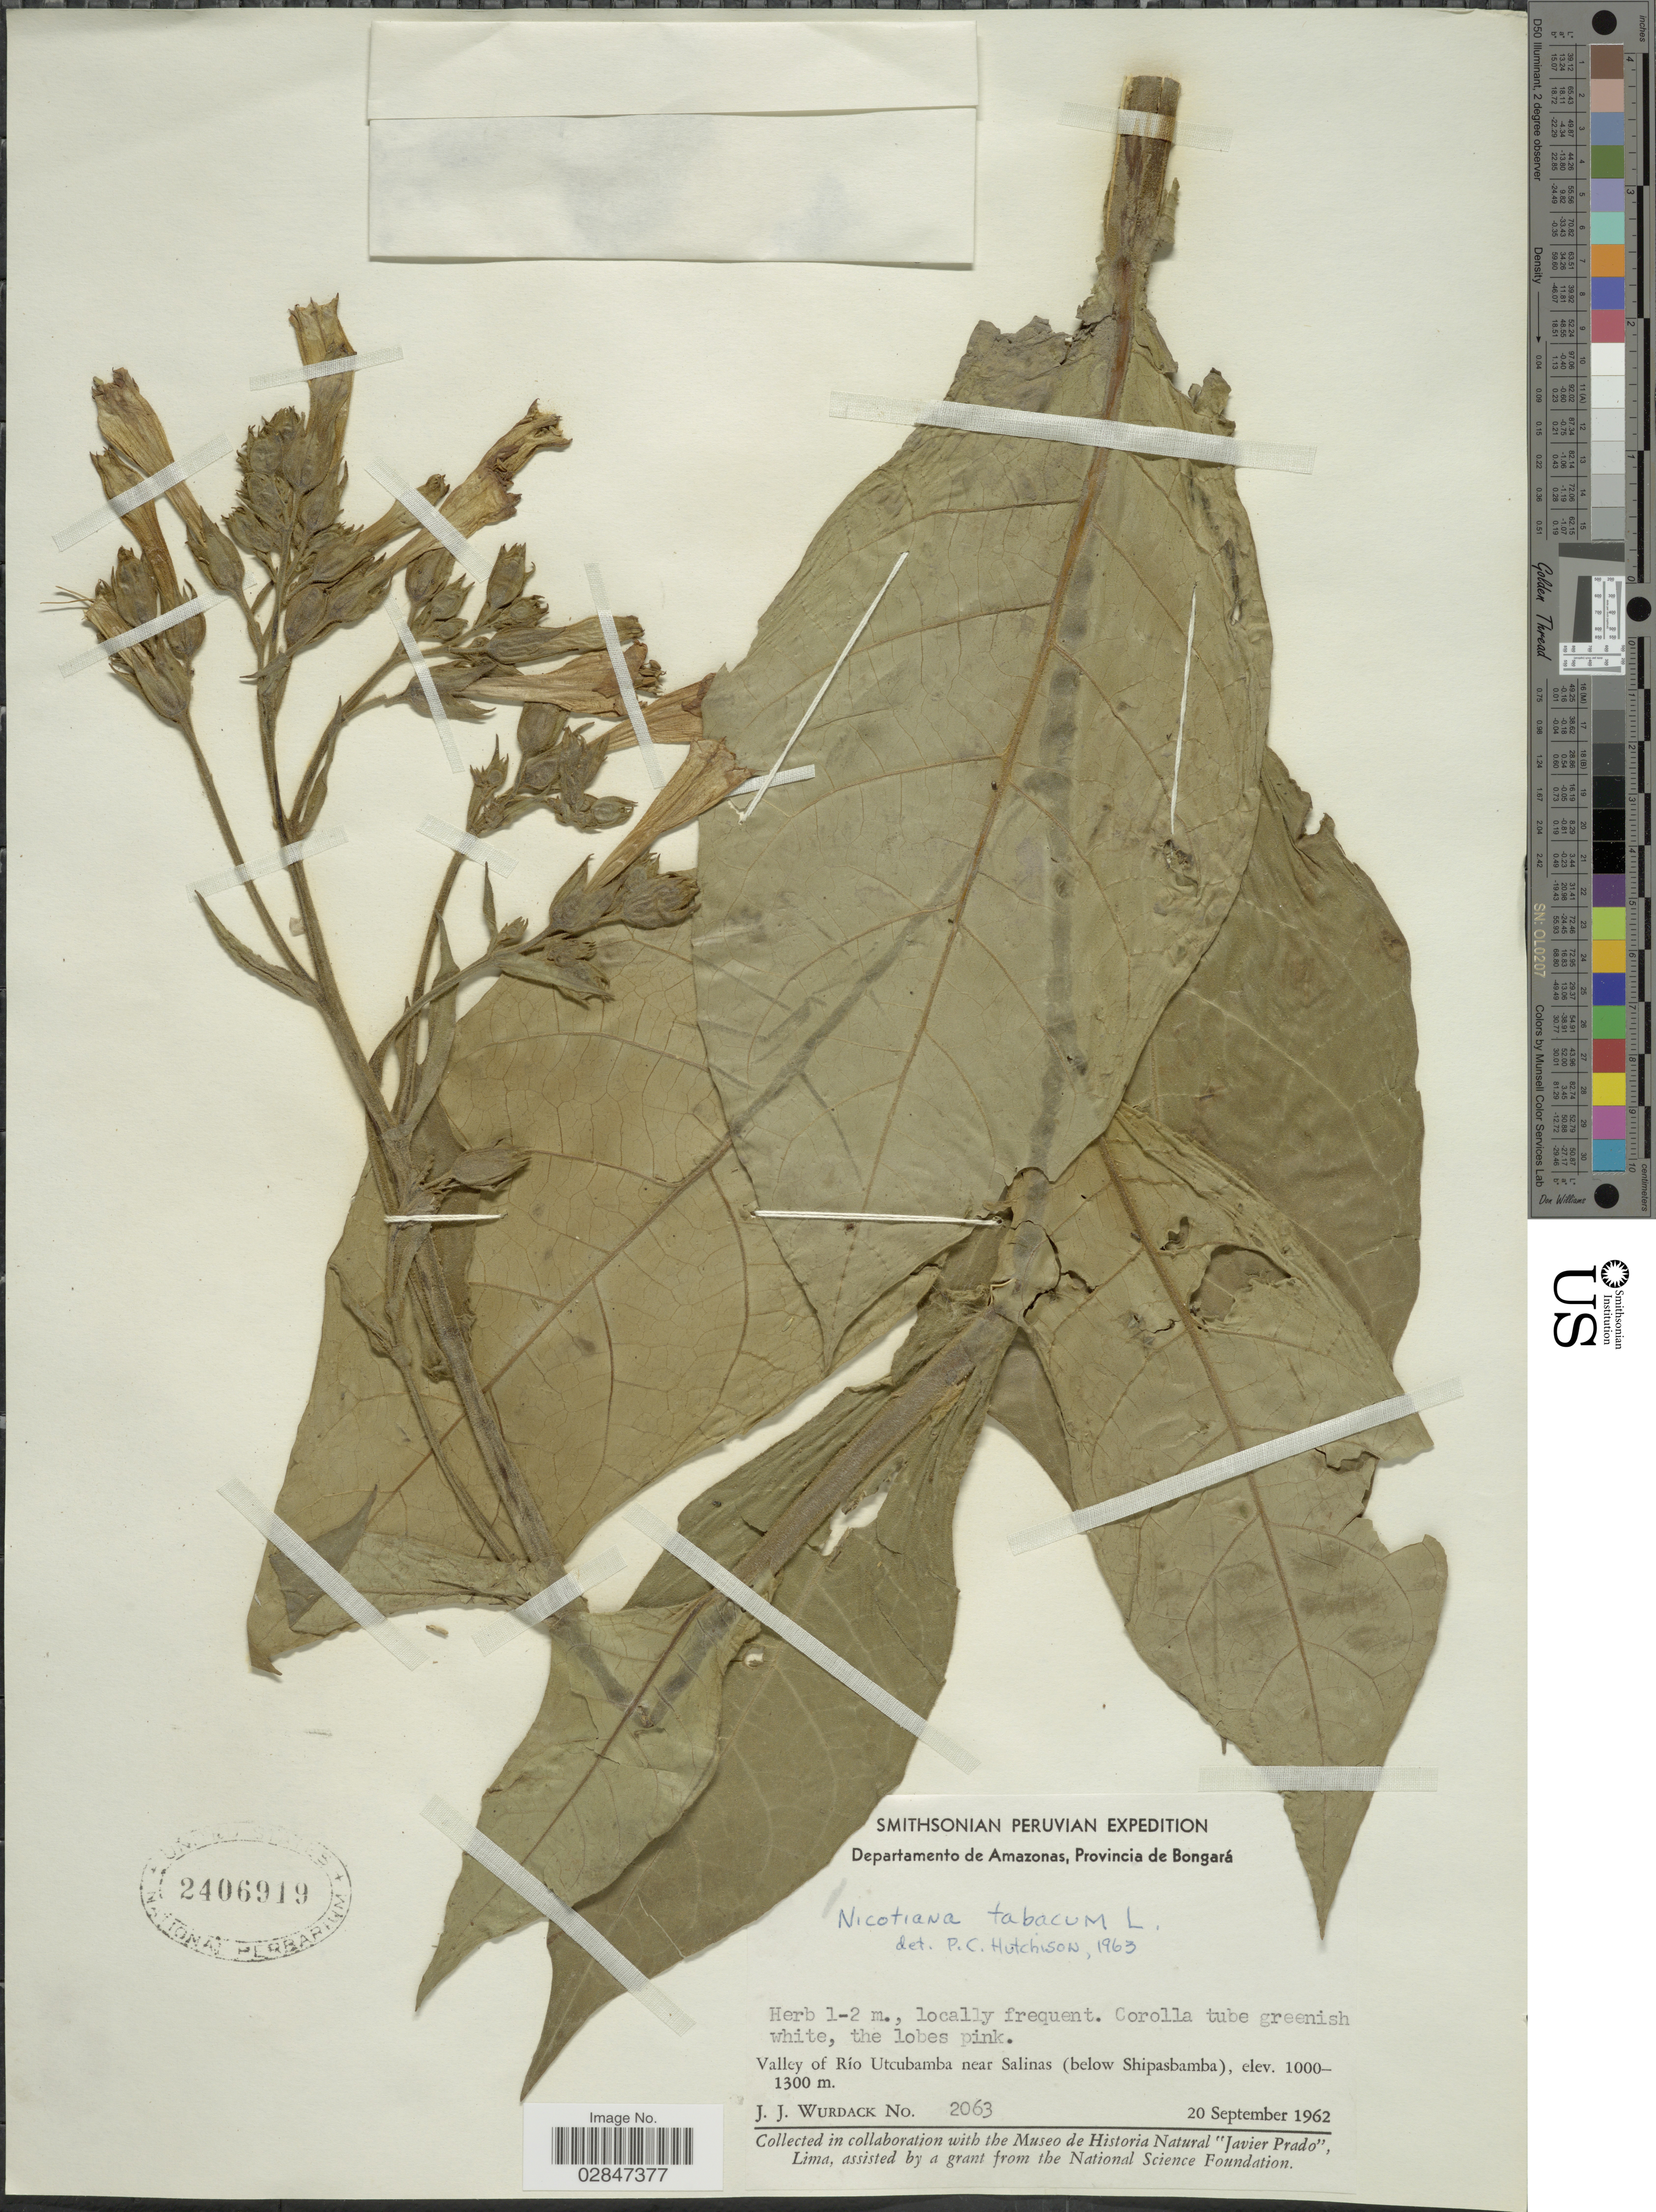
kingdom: Plantae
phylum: Tracheophyta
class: Magnoliopsida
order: Solanales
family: Solanaceae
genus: Nicotiana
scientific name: Nicotiana tabacum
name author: L.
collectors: J. J. Wurdack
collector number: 2063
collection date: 1962-09-20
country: Peru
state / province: Amazonas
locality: Departamento de Amazonas, Provincia de Bongará, Valley of Río Utcubamba near Salinas (below Shipasbamba).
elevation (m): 1000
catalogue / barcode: US 2406919